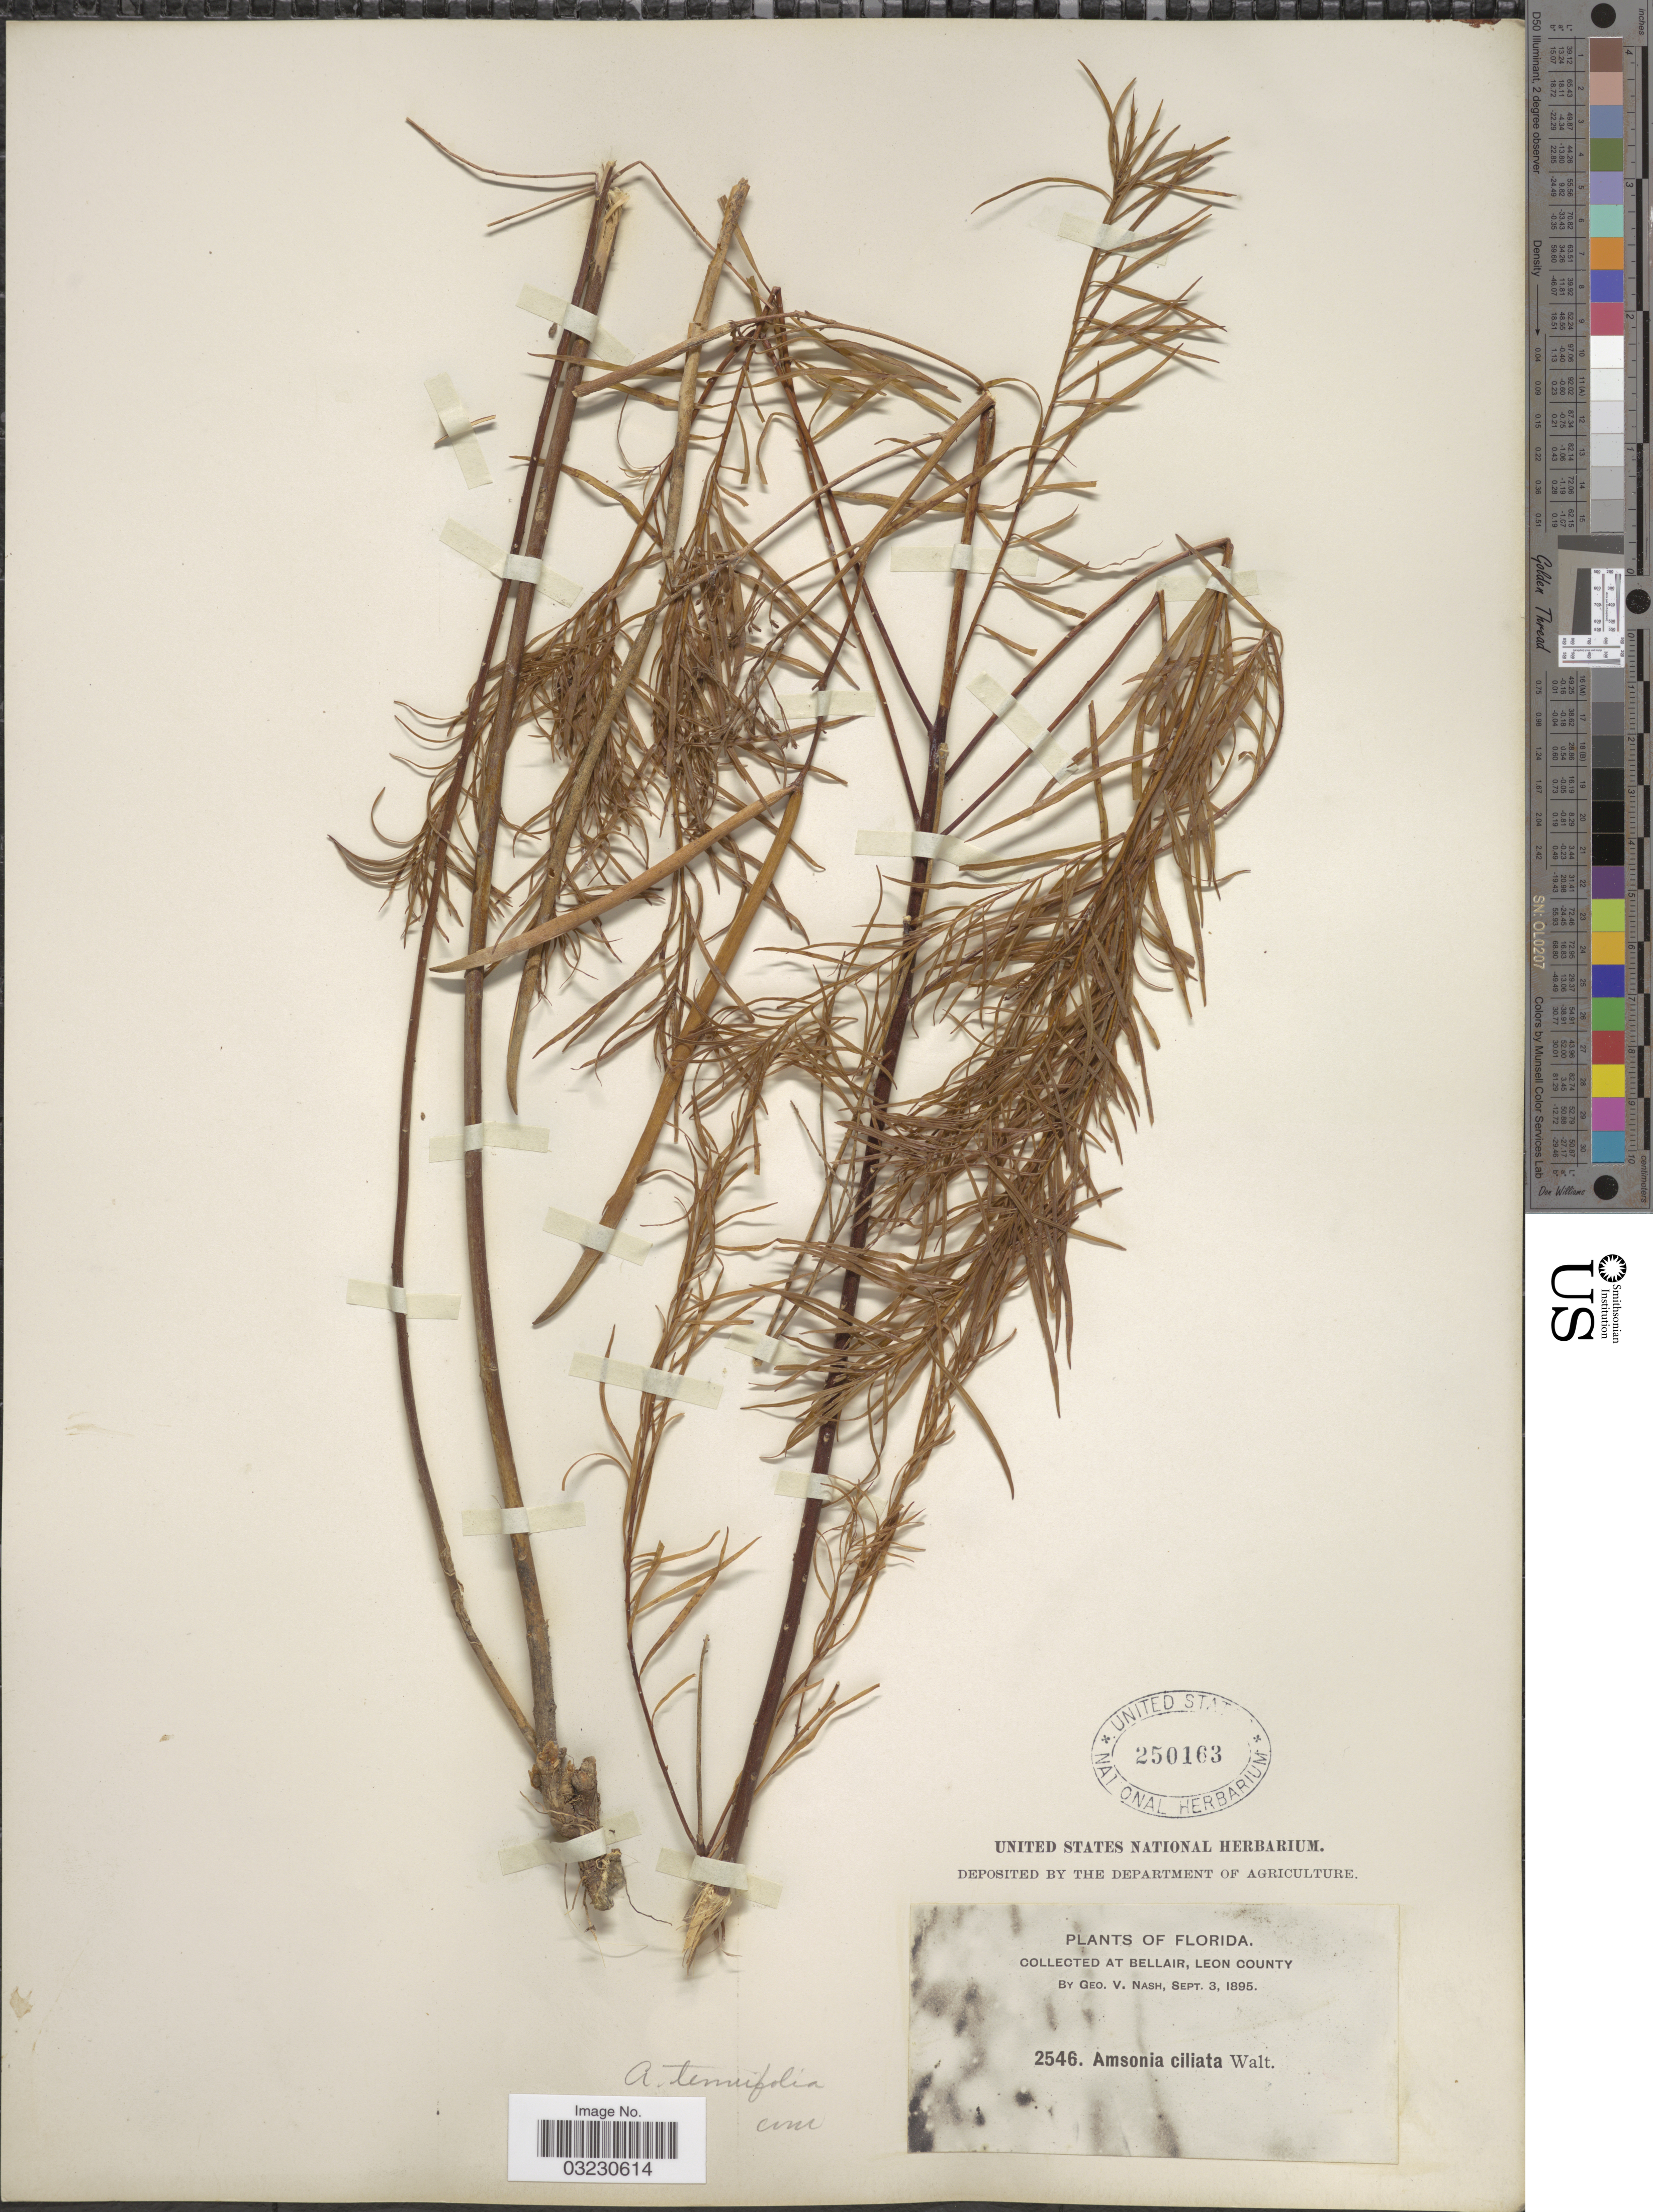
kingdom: Plantae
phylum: Tracheophyta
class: Magnoliopsida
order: Gentianales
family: Apocynaceae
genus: Amsonia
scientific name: Amsonia tenuifolia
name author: (Raf.) R.A. Harper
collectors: G. V. Nash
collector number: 2546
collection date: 1895-09-03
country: United States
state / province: Florida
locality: At Bellair, Leon County.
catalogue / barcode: US 250163